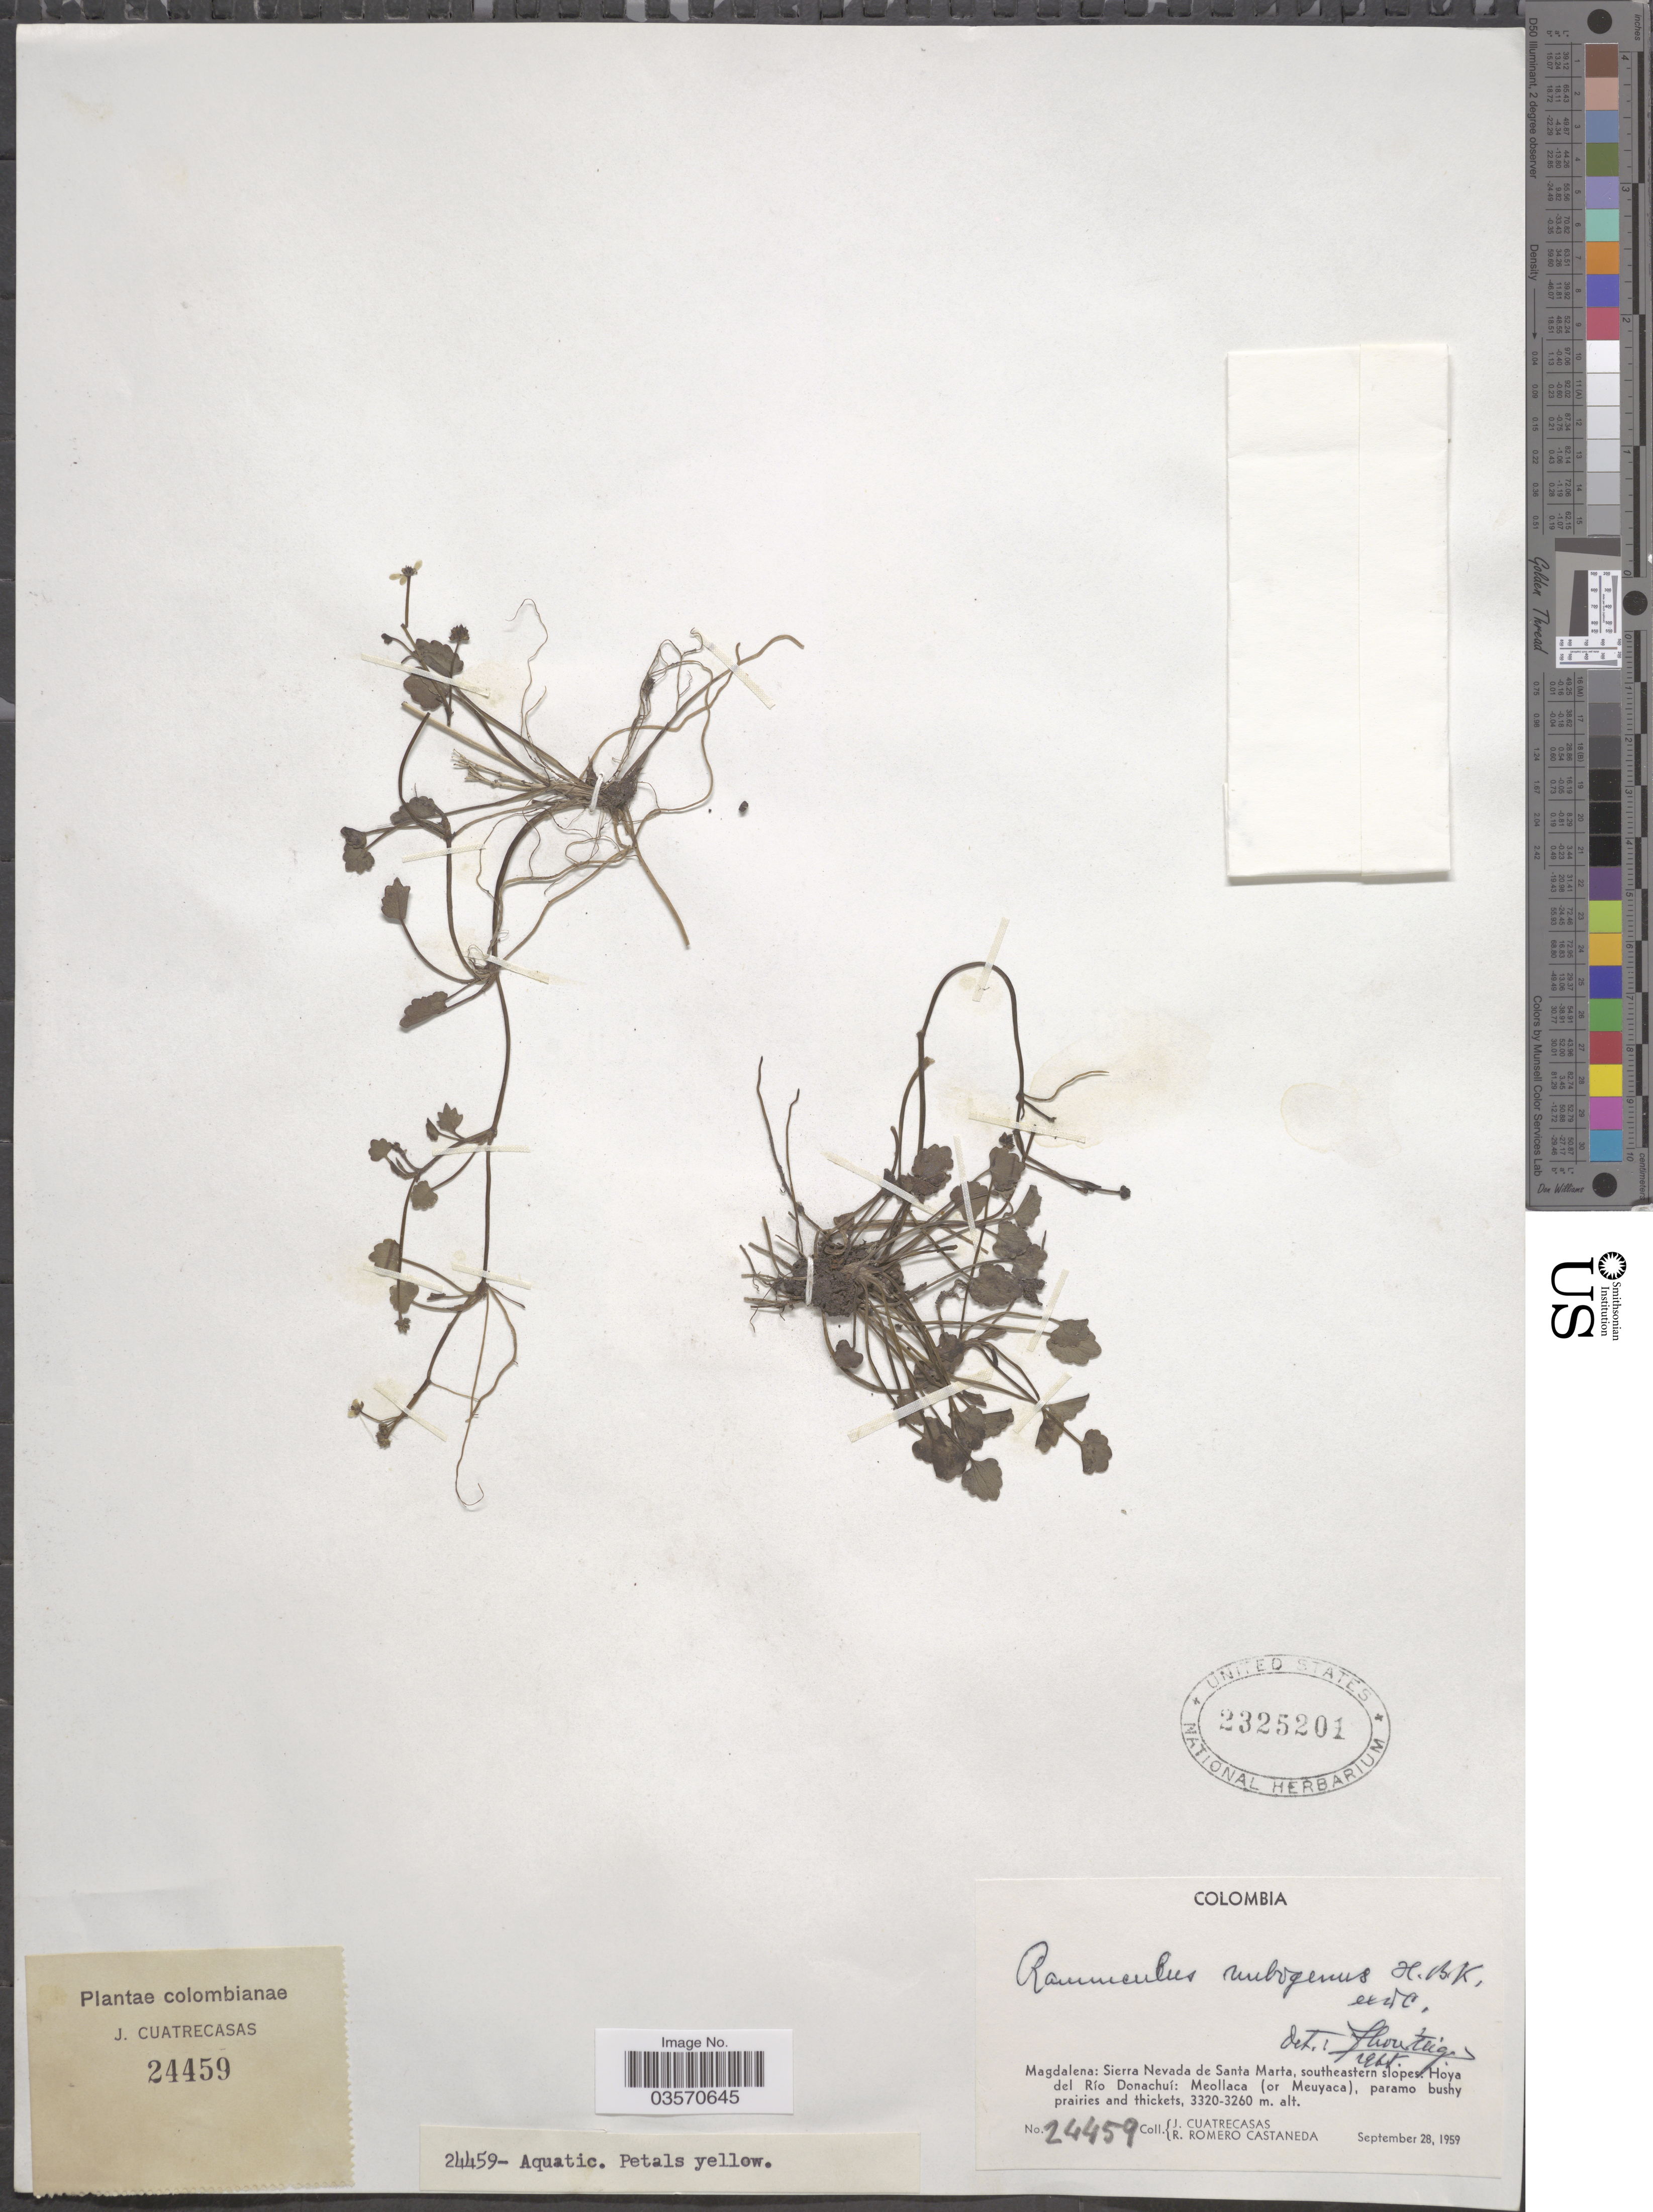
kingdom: Plantae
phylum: Tracheophyta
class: Magnoliopsida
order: Ranunculales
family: Ranunculaceae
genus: Ranunculus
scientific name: Ranunculus nubigenus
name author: Humb. et al. ex DC.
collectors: J. Cuatrecasas & R. Romero Castañeda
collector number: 24459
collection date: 1959-09-28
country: Colombia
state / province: Magdalena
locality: Sierra Nevada de Santa Marta, southeastern slopes: Hoya del Río Donachuí: Meollaca (or Meuyaca), paramo bushy prairies and thickets.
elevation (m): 3260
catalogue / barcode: US 2325201